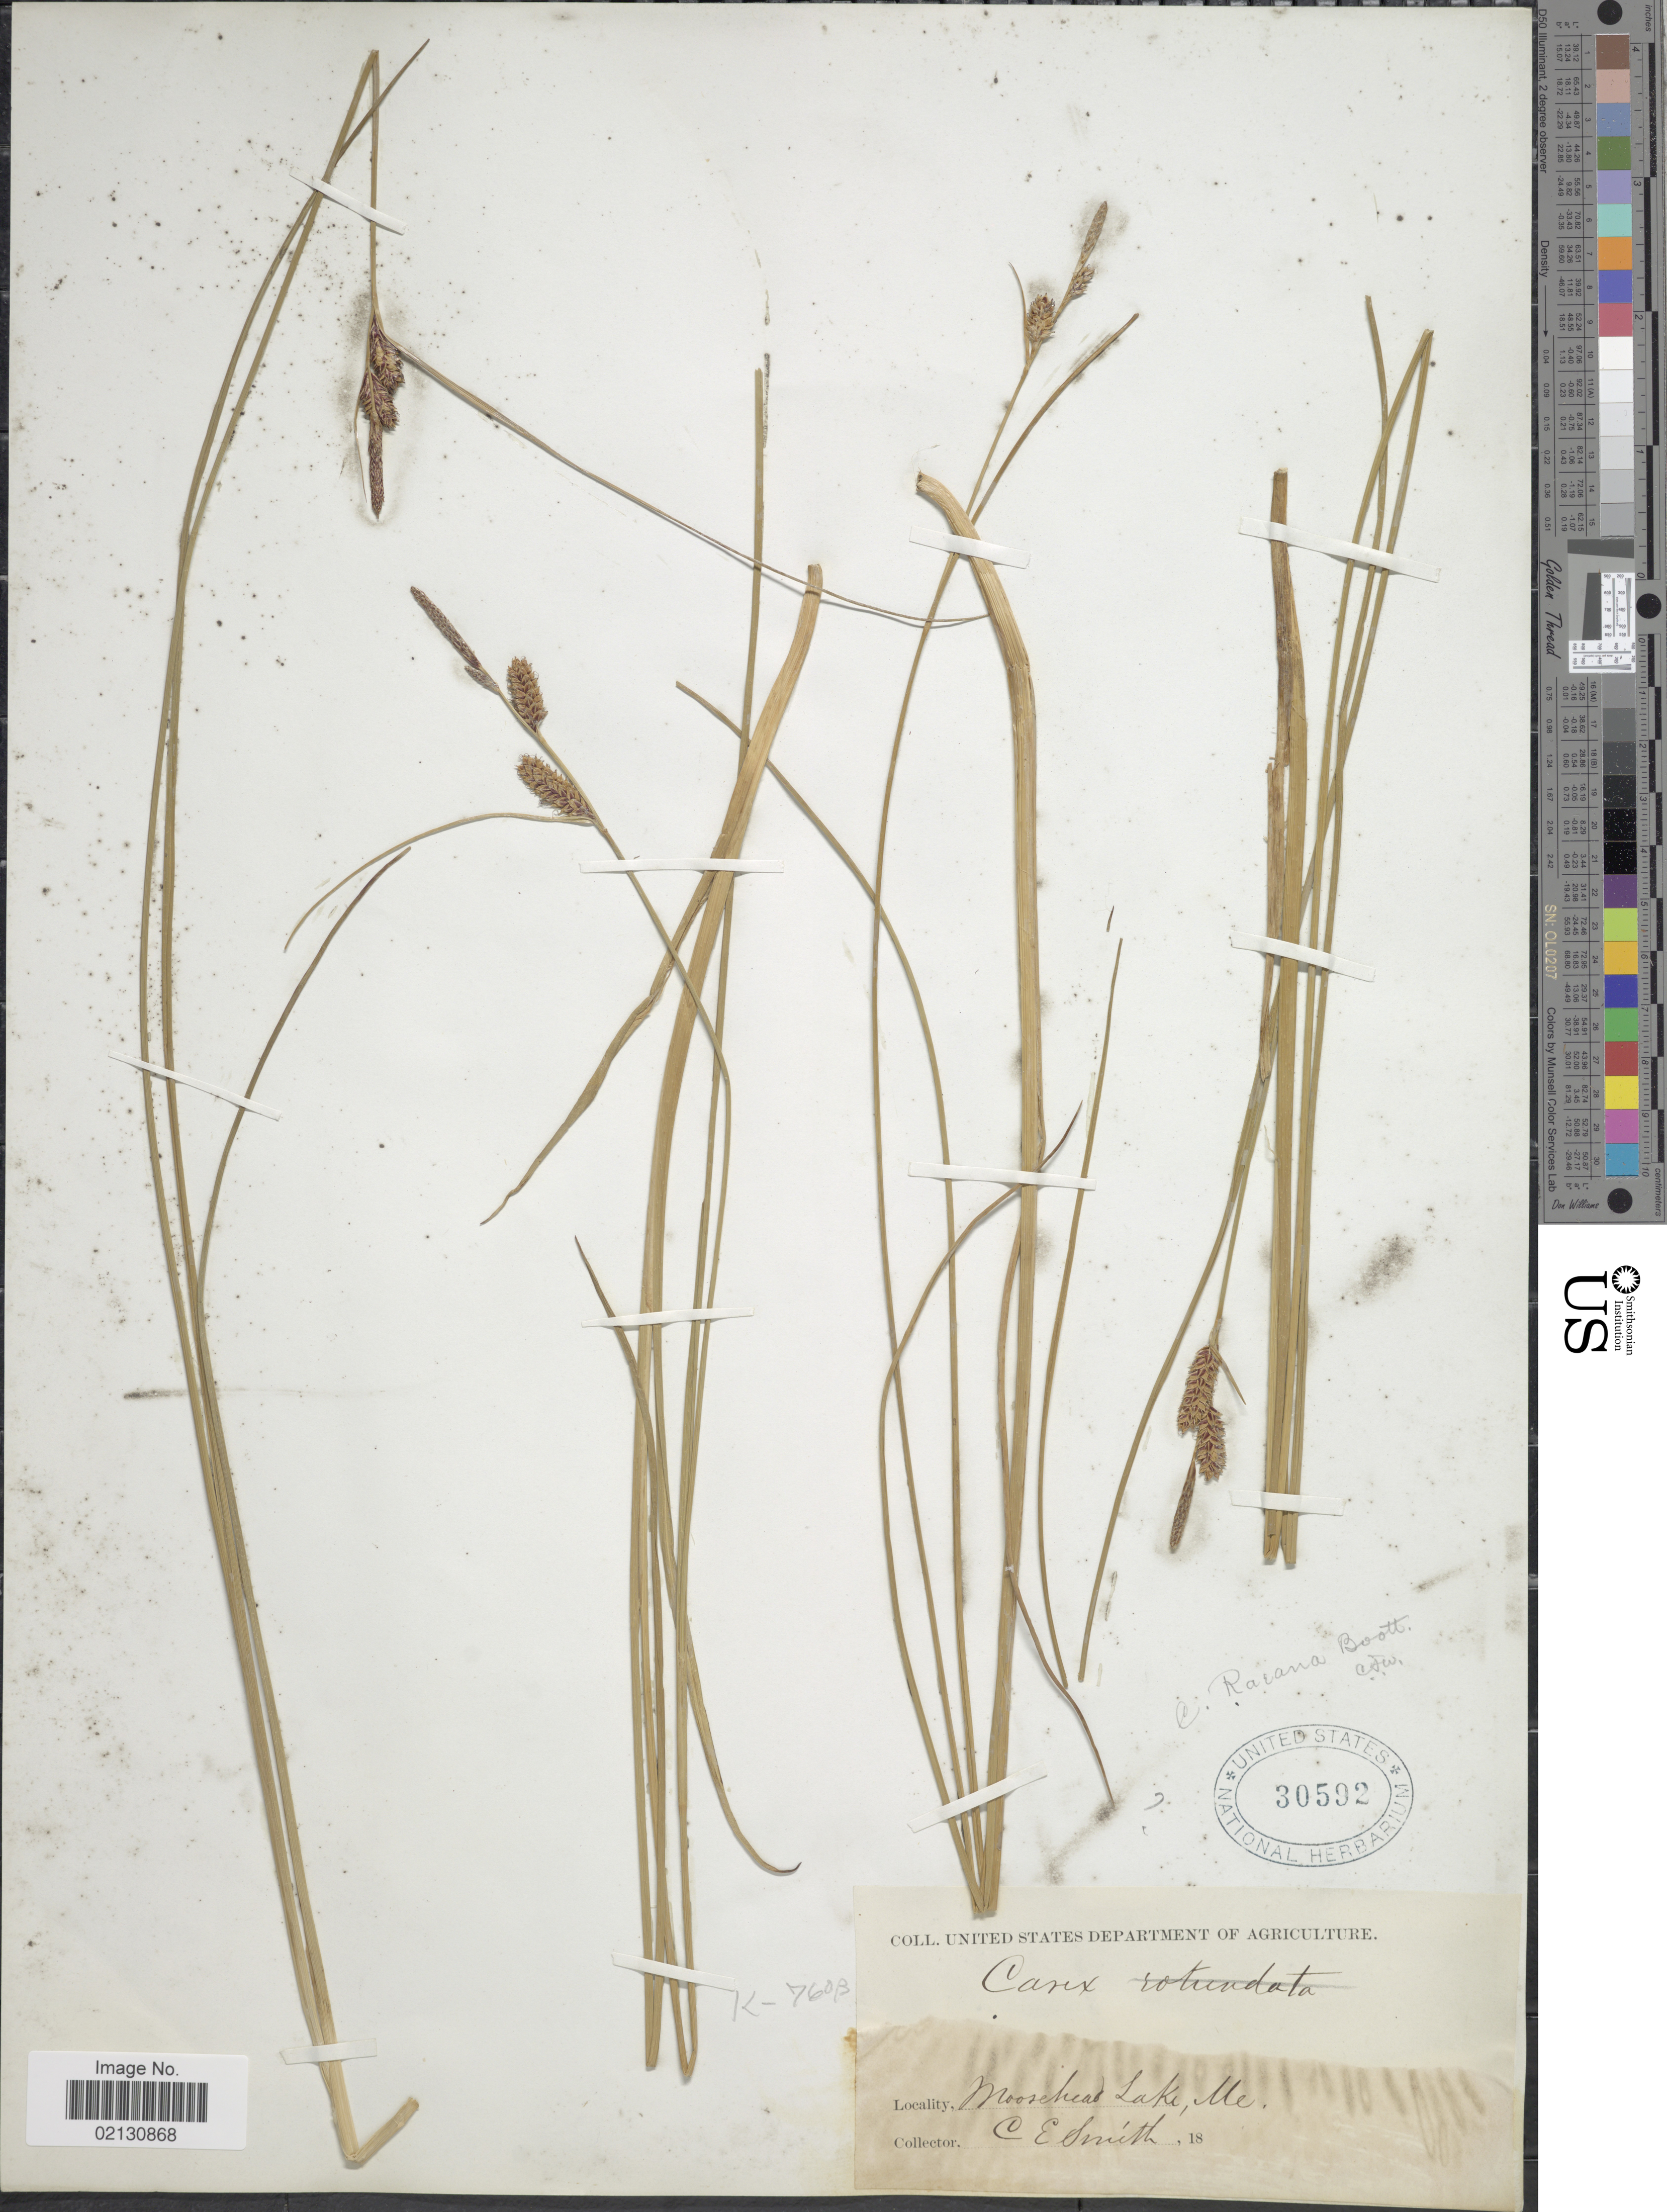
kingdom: Plantae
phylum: Tracheophyta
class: Liliopsida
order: Poales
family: Cyperaceae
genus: Carex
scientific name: Carex x mainensis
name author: Porter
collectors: C. E. Smith Jr.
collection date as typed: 18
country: United States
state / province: Maine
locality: Moosehead Lake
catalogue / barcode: US 30592